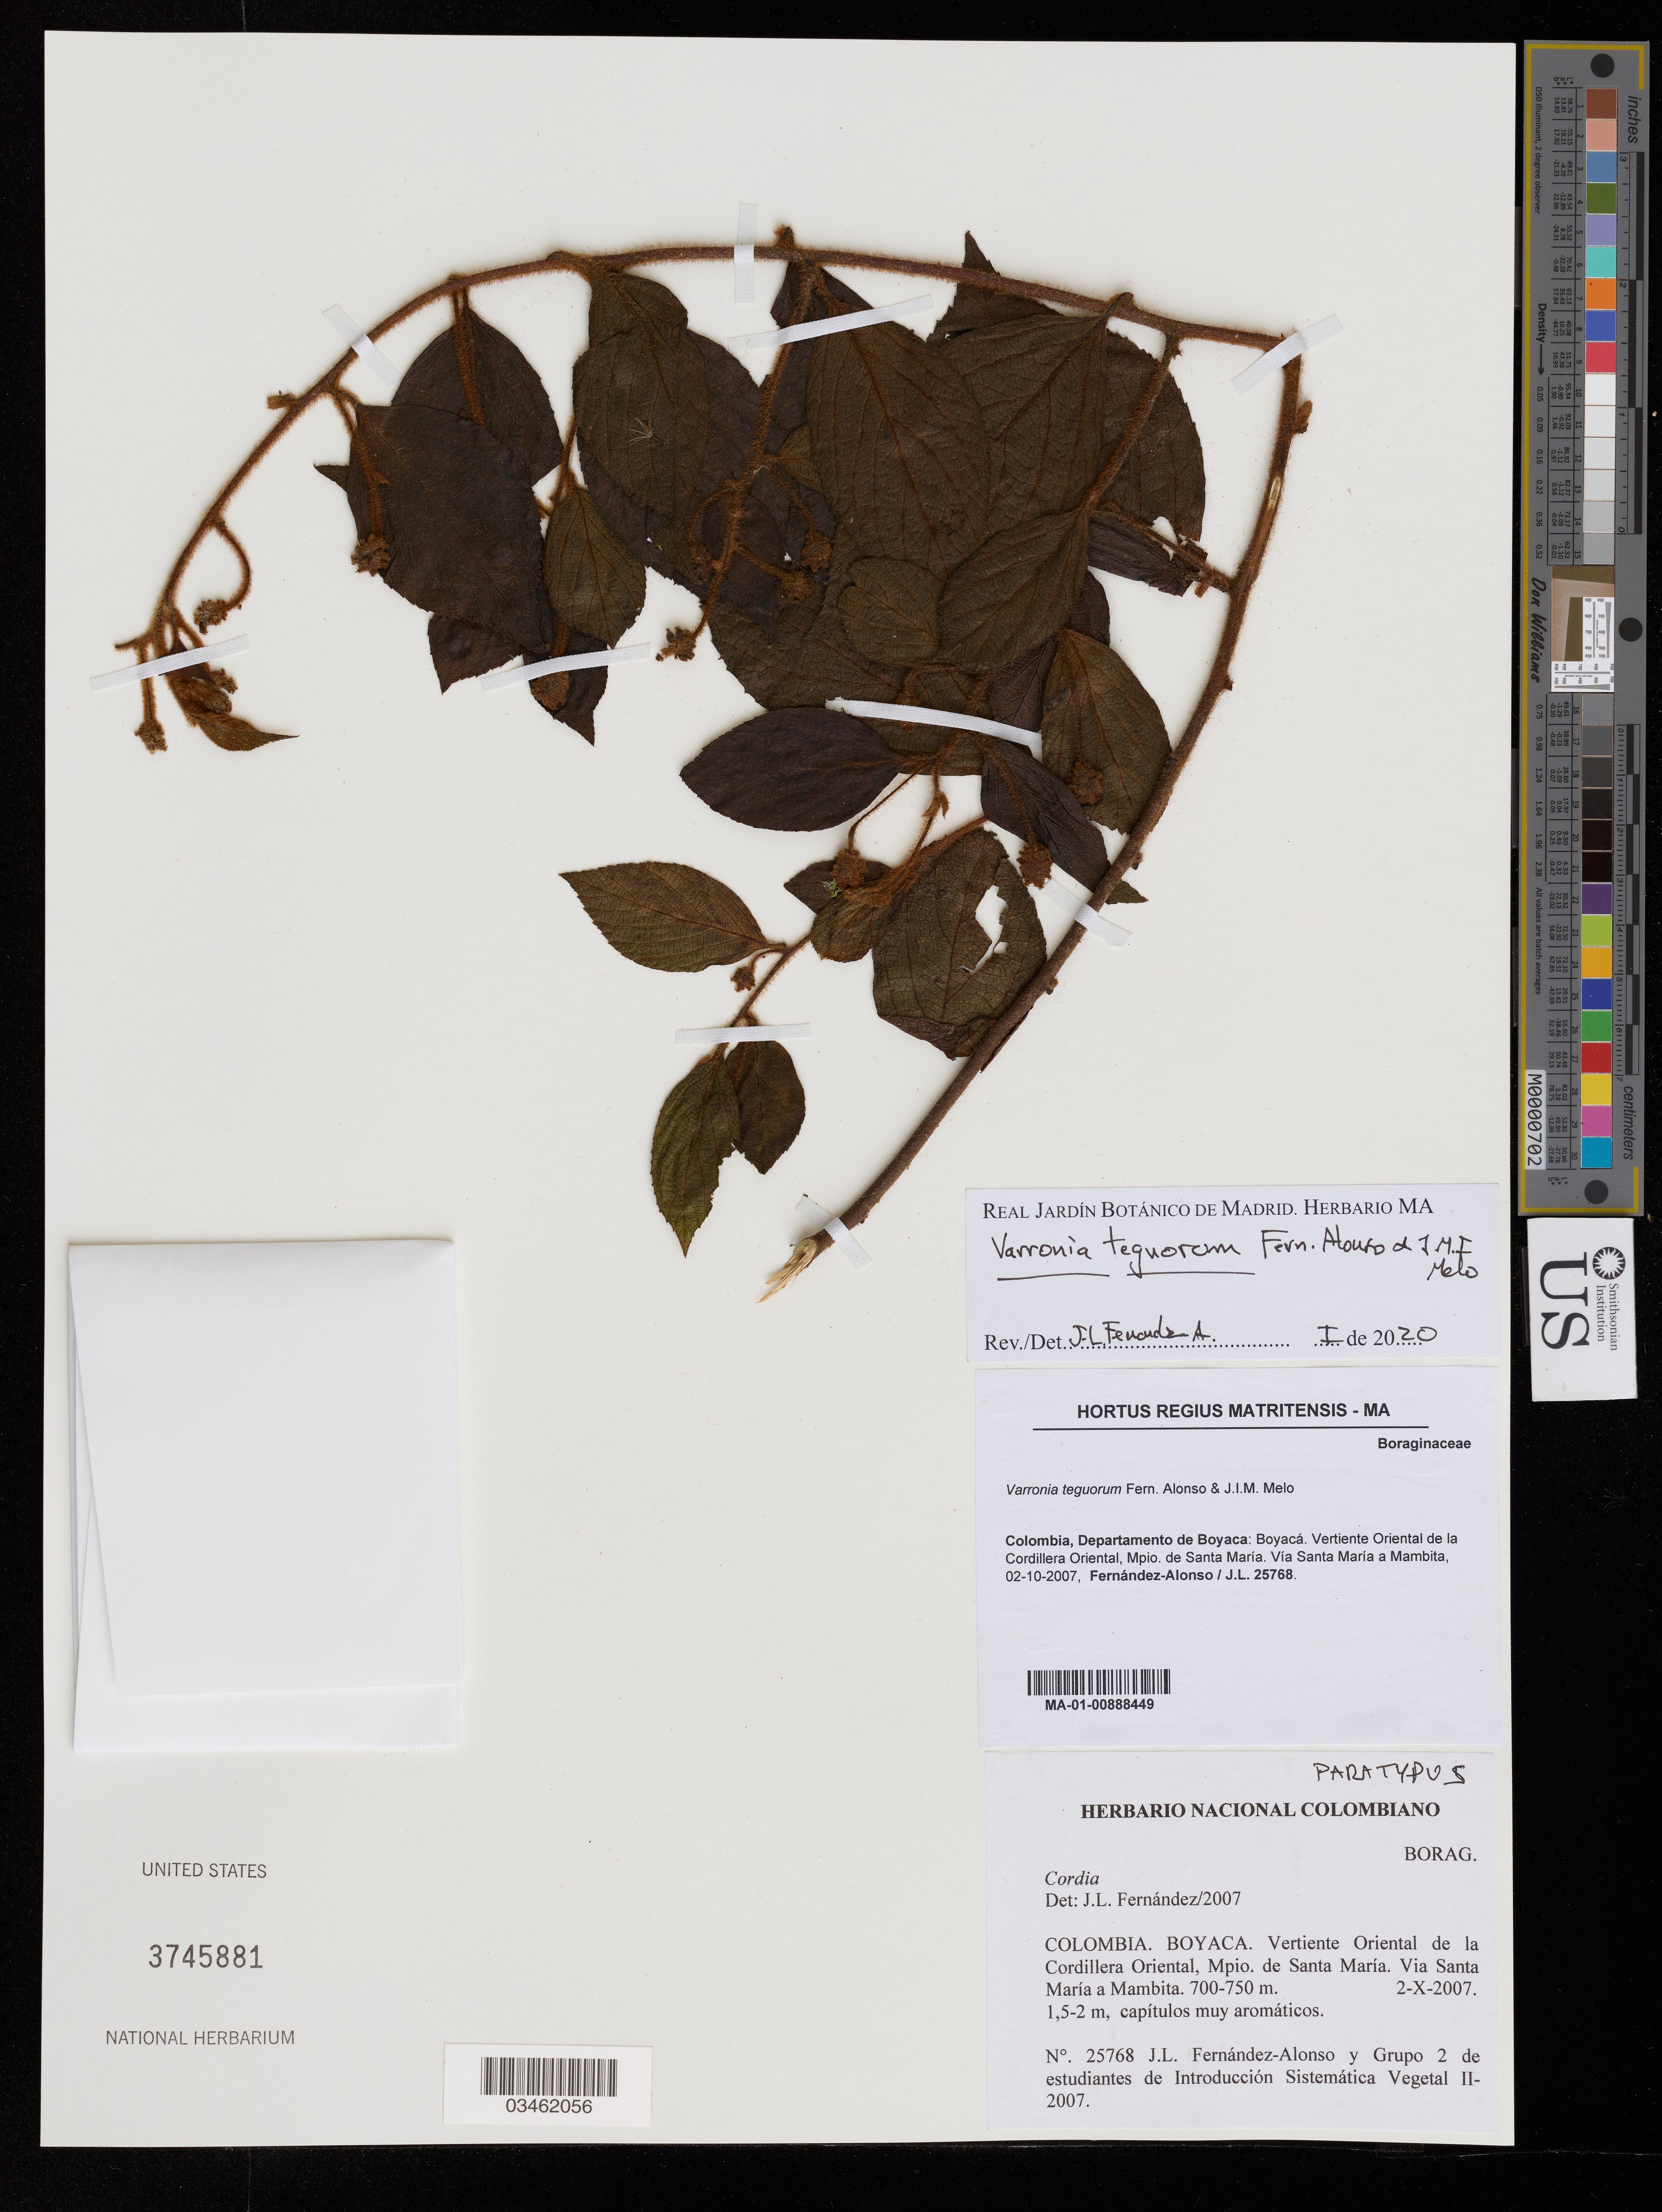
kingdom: Plantae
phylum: Tracheophyta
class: Magnoliopsida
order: Boraginales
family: Cordiaceae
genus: Varronia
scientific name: Varronia teguorum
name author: Fern. Alonso & J.I.M. Melo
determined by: Fernández-Alonso, J. L.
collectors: J. L. Fernández-Alonso & Estudiantes Sistematica Vegetal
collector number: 25768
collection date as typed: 2-VI-2016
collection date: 2007-10-02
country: Colombia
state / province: Boyacá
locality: Vertiente Oriental de la Cordillera Oriental, Mpio. de Santa Maria. Via Santa Maria a Mambita.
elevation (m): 700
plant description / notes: Paratype.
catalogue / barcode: US 3745881